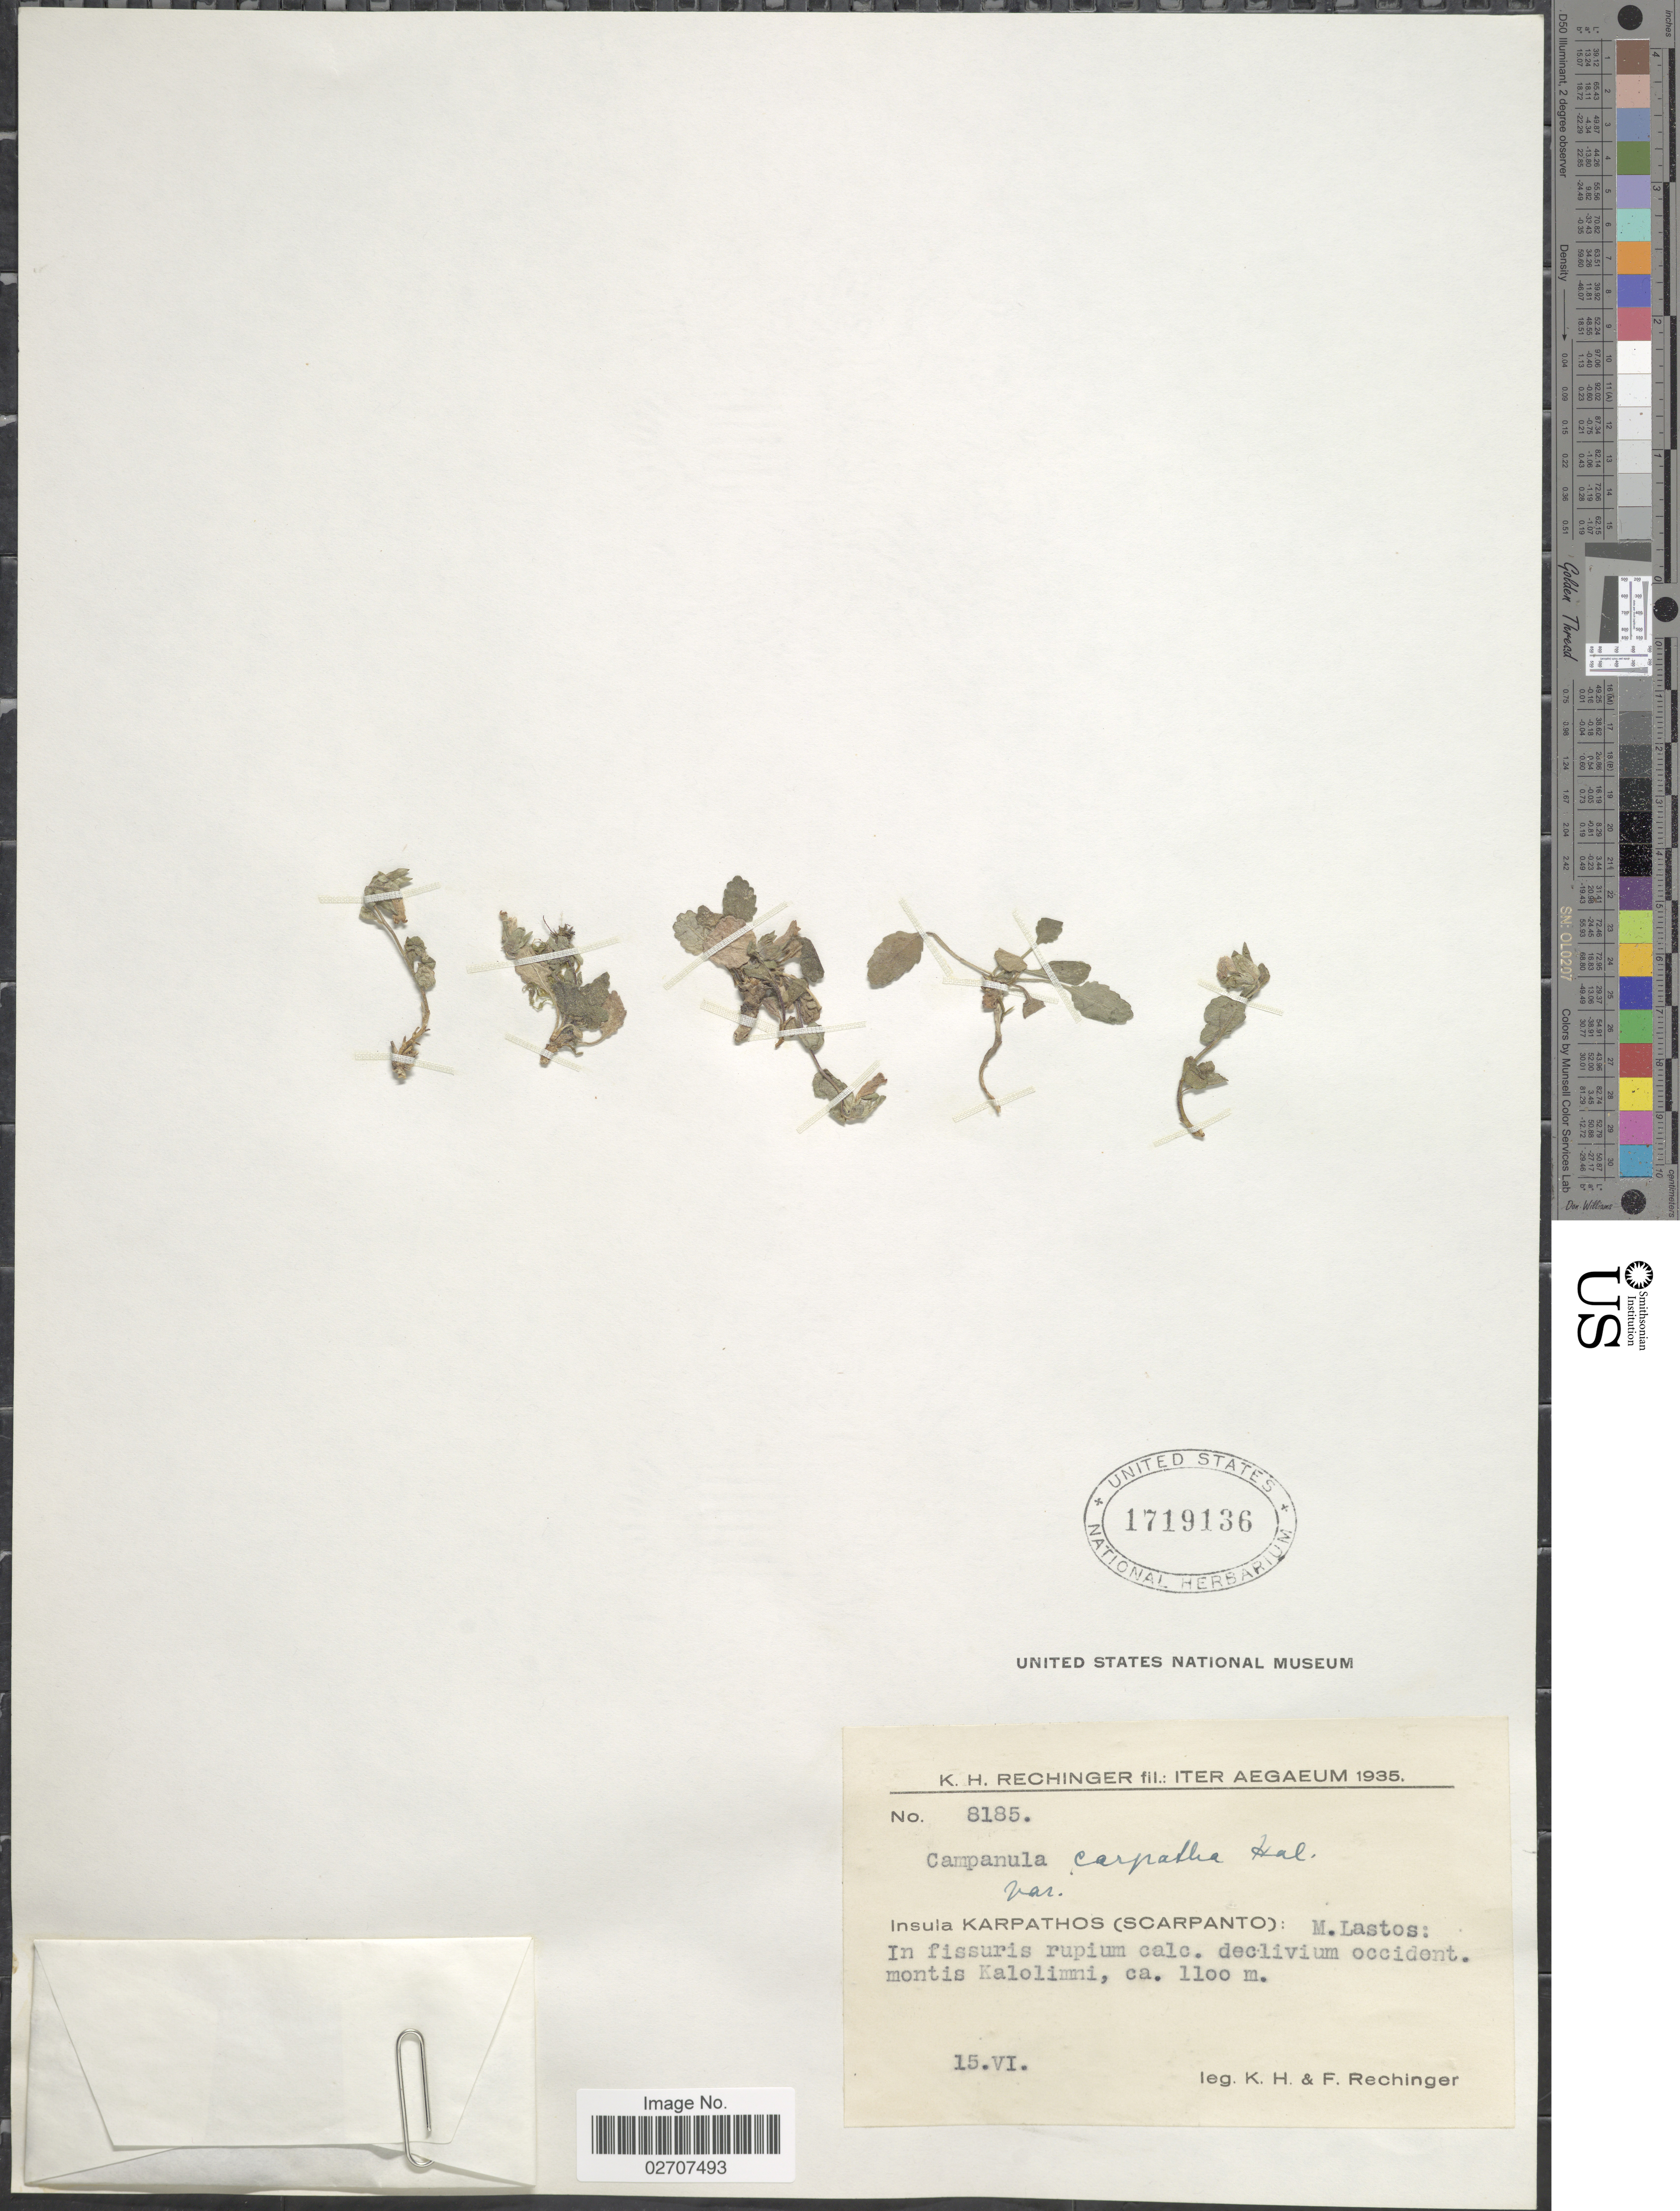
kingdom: Plantae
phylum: Tracheophyta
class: Magnoliopsida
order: Asterales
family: Campanulaceae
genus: Campanula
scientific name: Campanula carpatha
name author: Halácsy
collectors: K. H. Rechinger & F. Rechinger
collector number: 8185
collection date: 1935-06-15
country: Greece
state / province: South Aegean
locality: Iter Aegaeum, Insula Karpathos (Scarpanto): M. Lastos: in fissuris rupium calc. declivium occident. montis Kalolimni.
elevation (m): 1100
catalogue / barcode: US 1719136